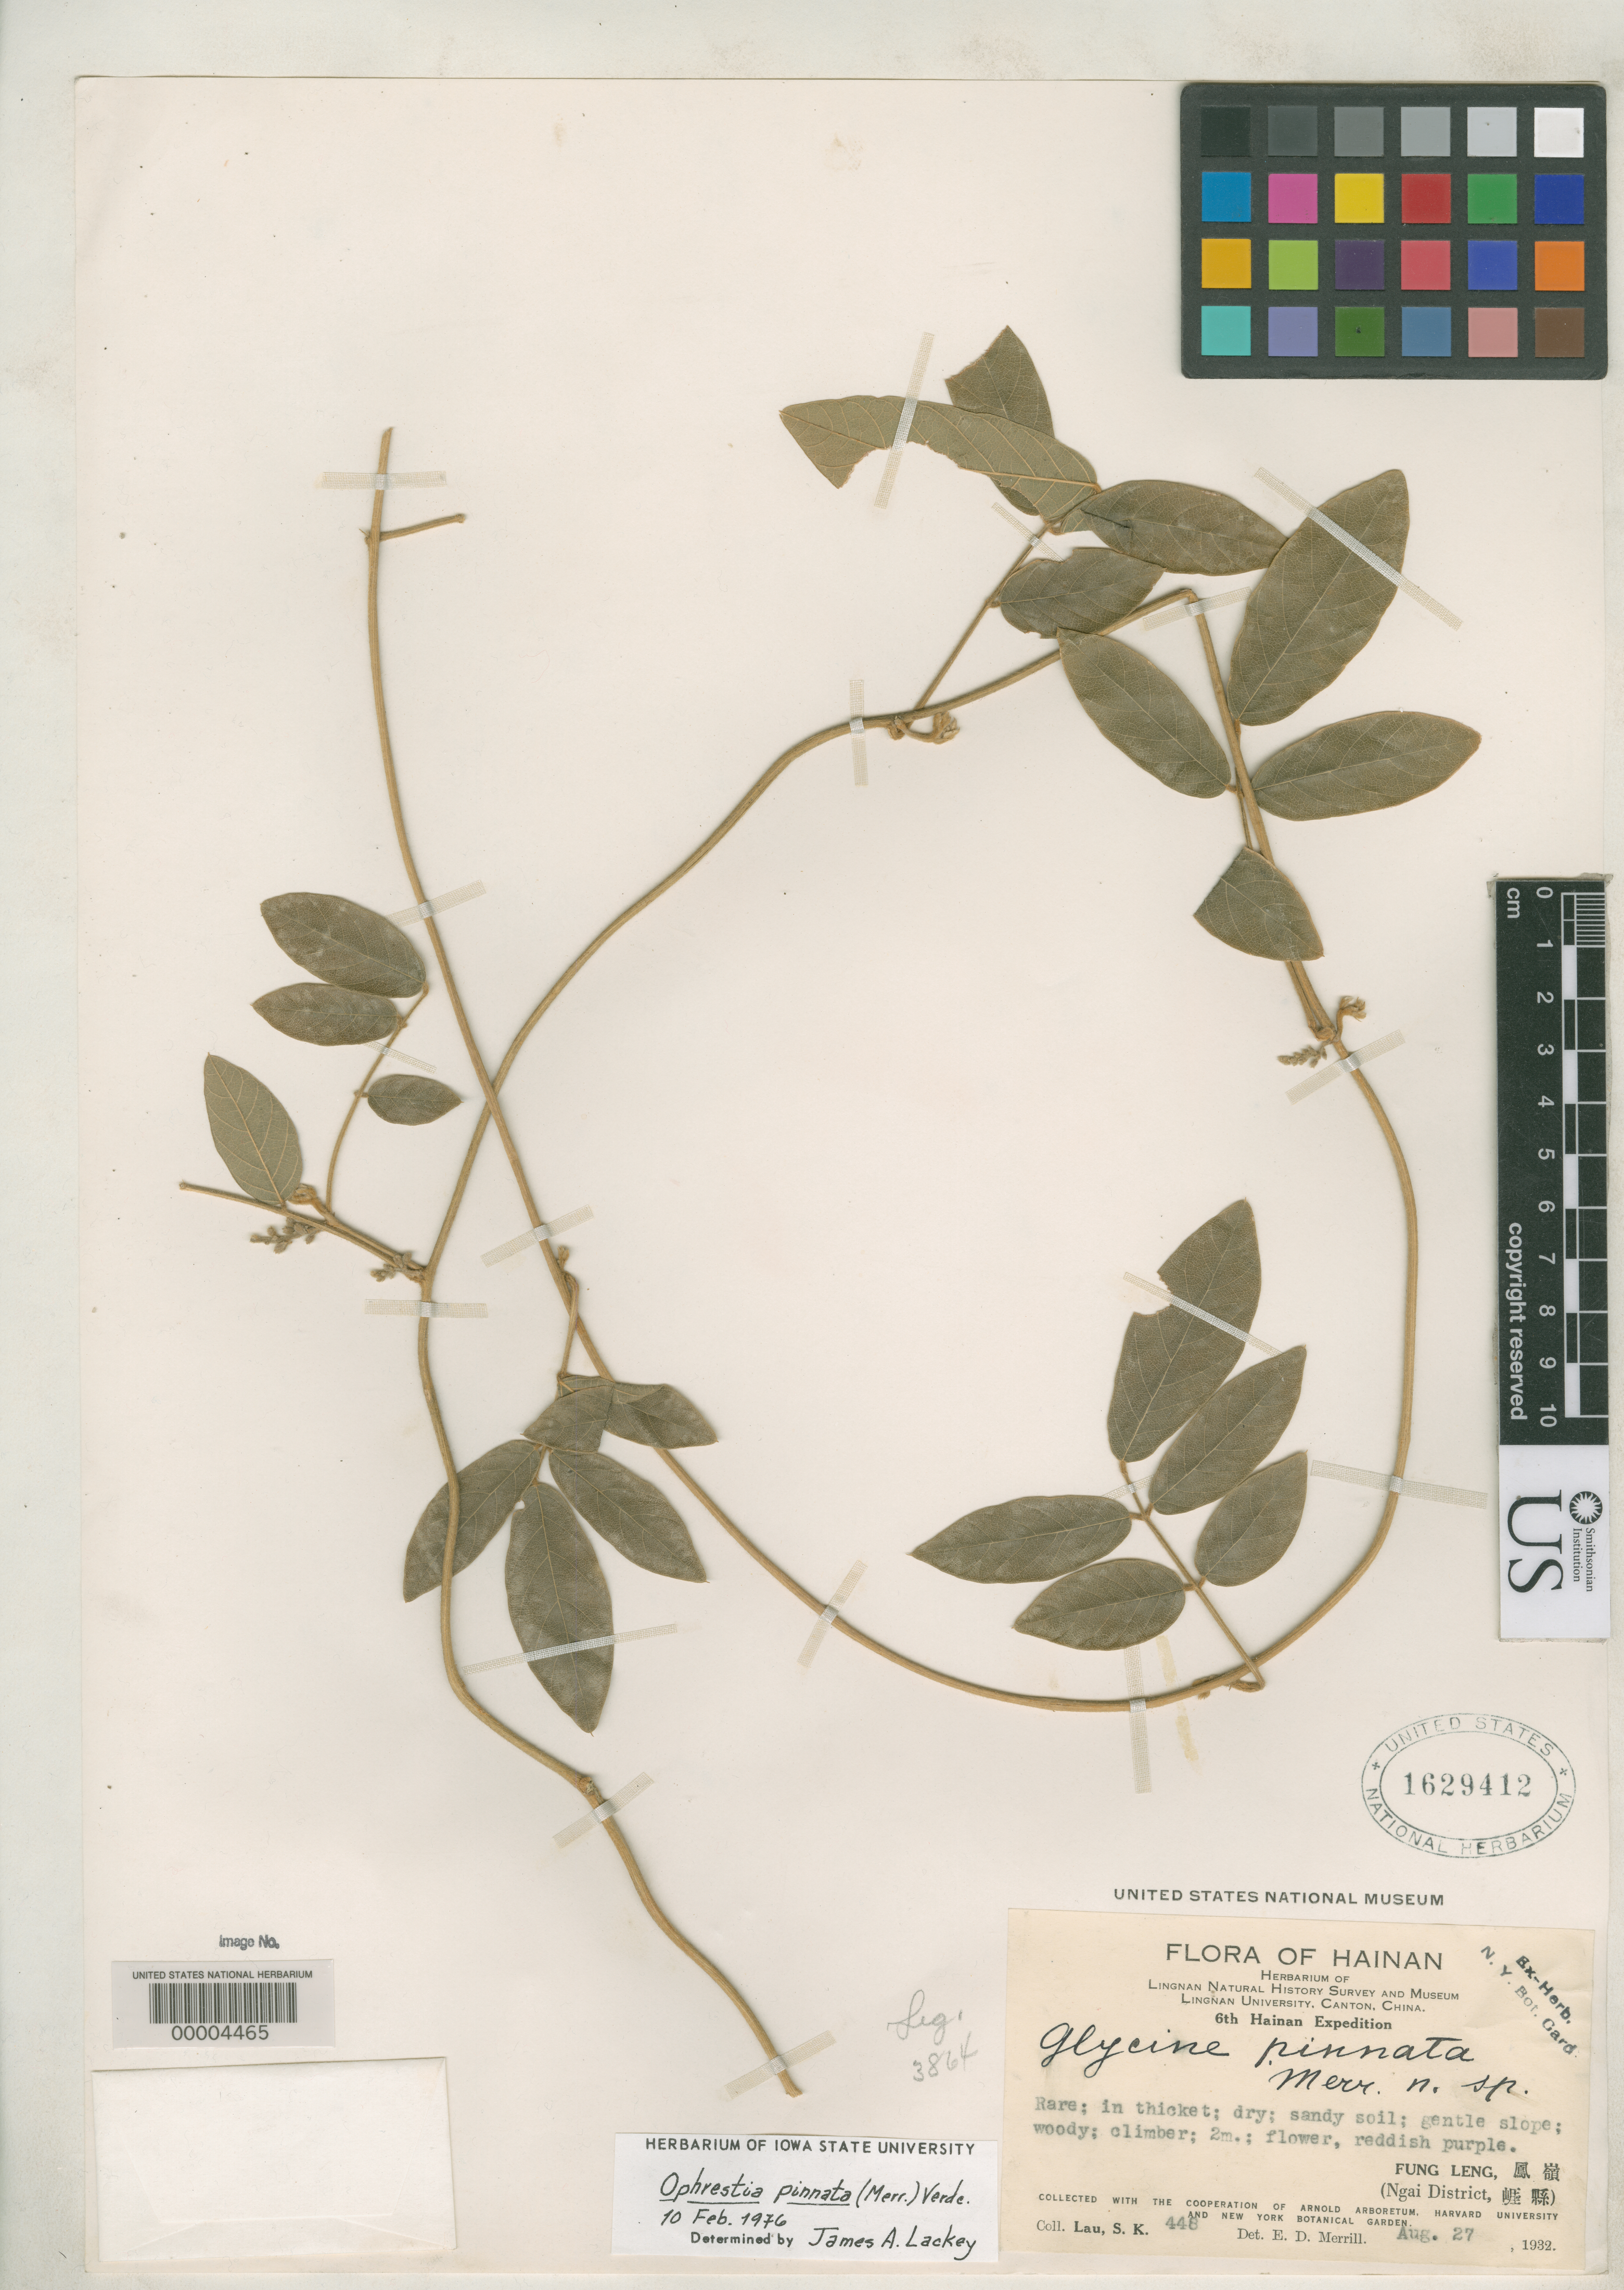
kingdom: Plantae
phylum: Tracheophyta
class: Magnoliopsida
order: Fabales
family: Fabaceae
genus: Glycine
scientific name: Glycine pinnata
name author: Merr.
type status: Isotype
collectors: S. K. Lau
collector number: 448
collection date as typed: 27 Aug 1932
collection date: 1932-08-27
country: China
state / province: Hainan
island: Hainan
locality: Ngai Dist., Fung Leng.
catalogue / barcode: US 1629412